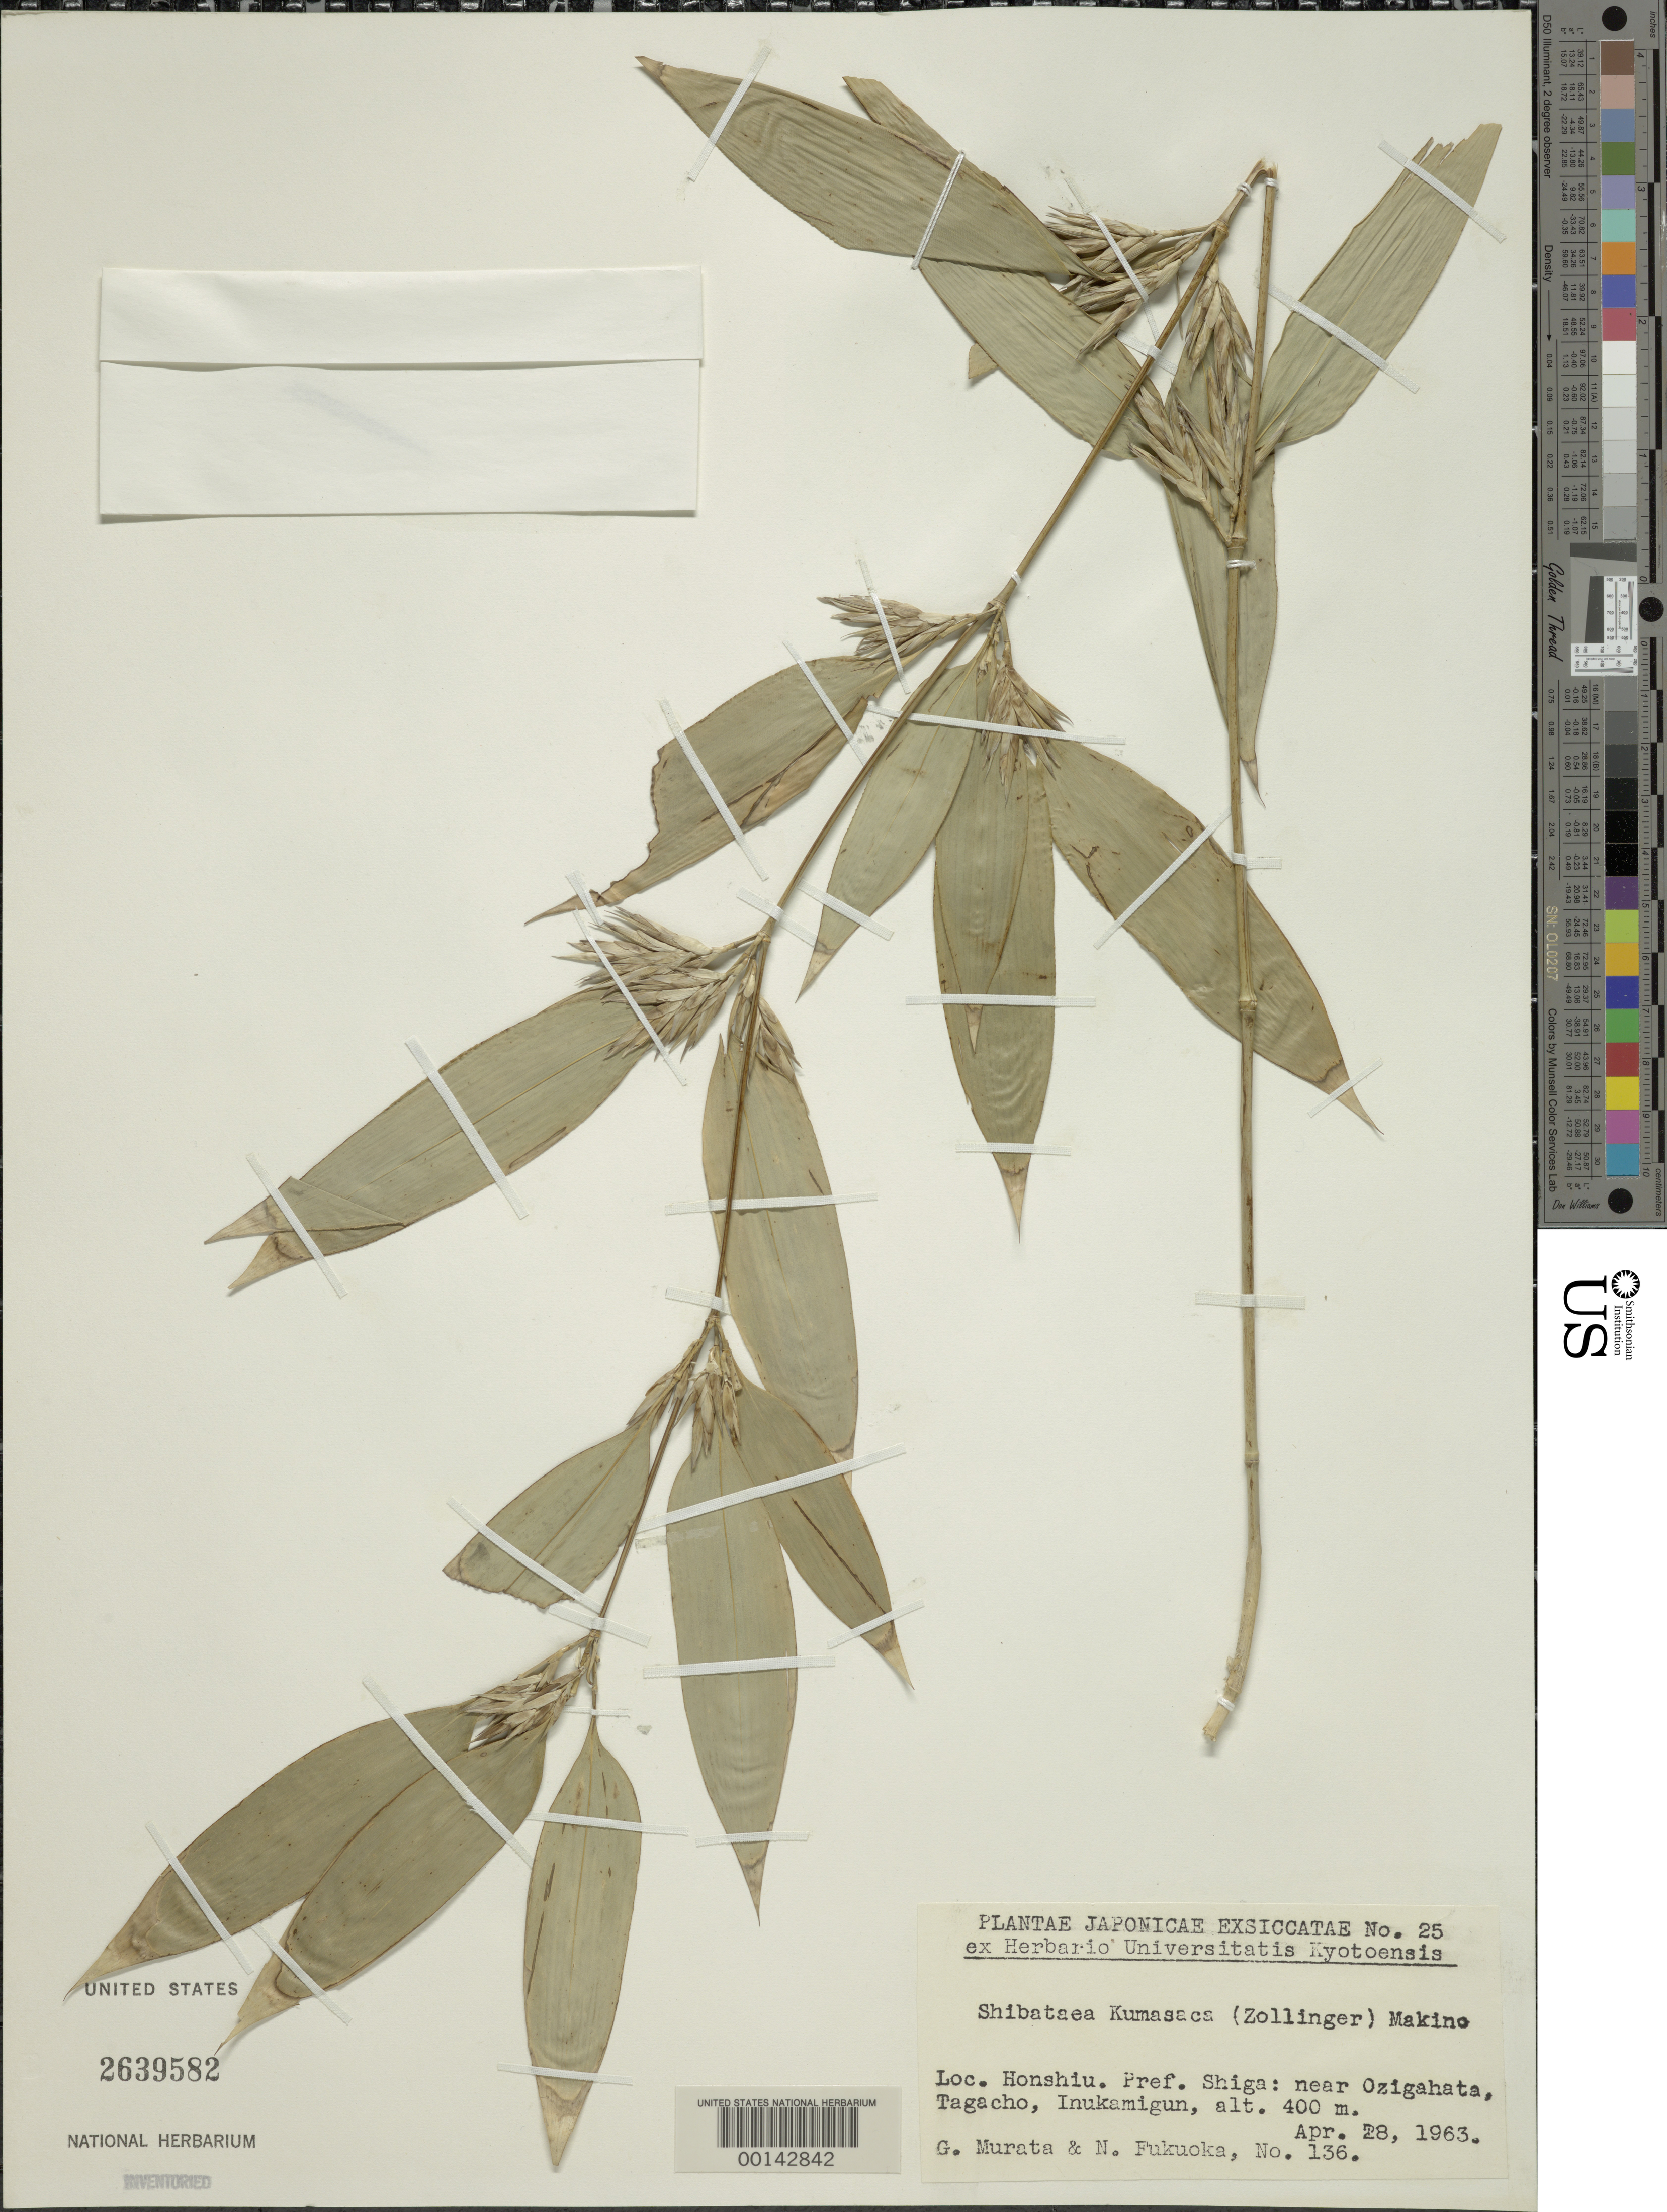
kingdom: Plantae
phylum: Tracheophyta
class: Liliopsida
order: Poales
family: Poaceae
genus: Shibataea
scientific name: Shibataea kumasasa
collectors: G. Murata & N. Fukuoka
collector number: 136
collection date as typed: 28 Apr 1963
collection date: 1963-04-28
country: Japan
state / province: Siga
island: Honshu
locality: Ozigahata, tagacho, inukamigun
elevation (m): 400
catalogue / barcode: US 2639582